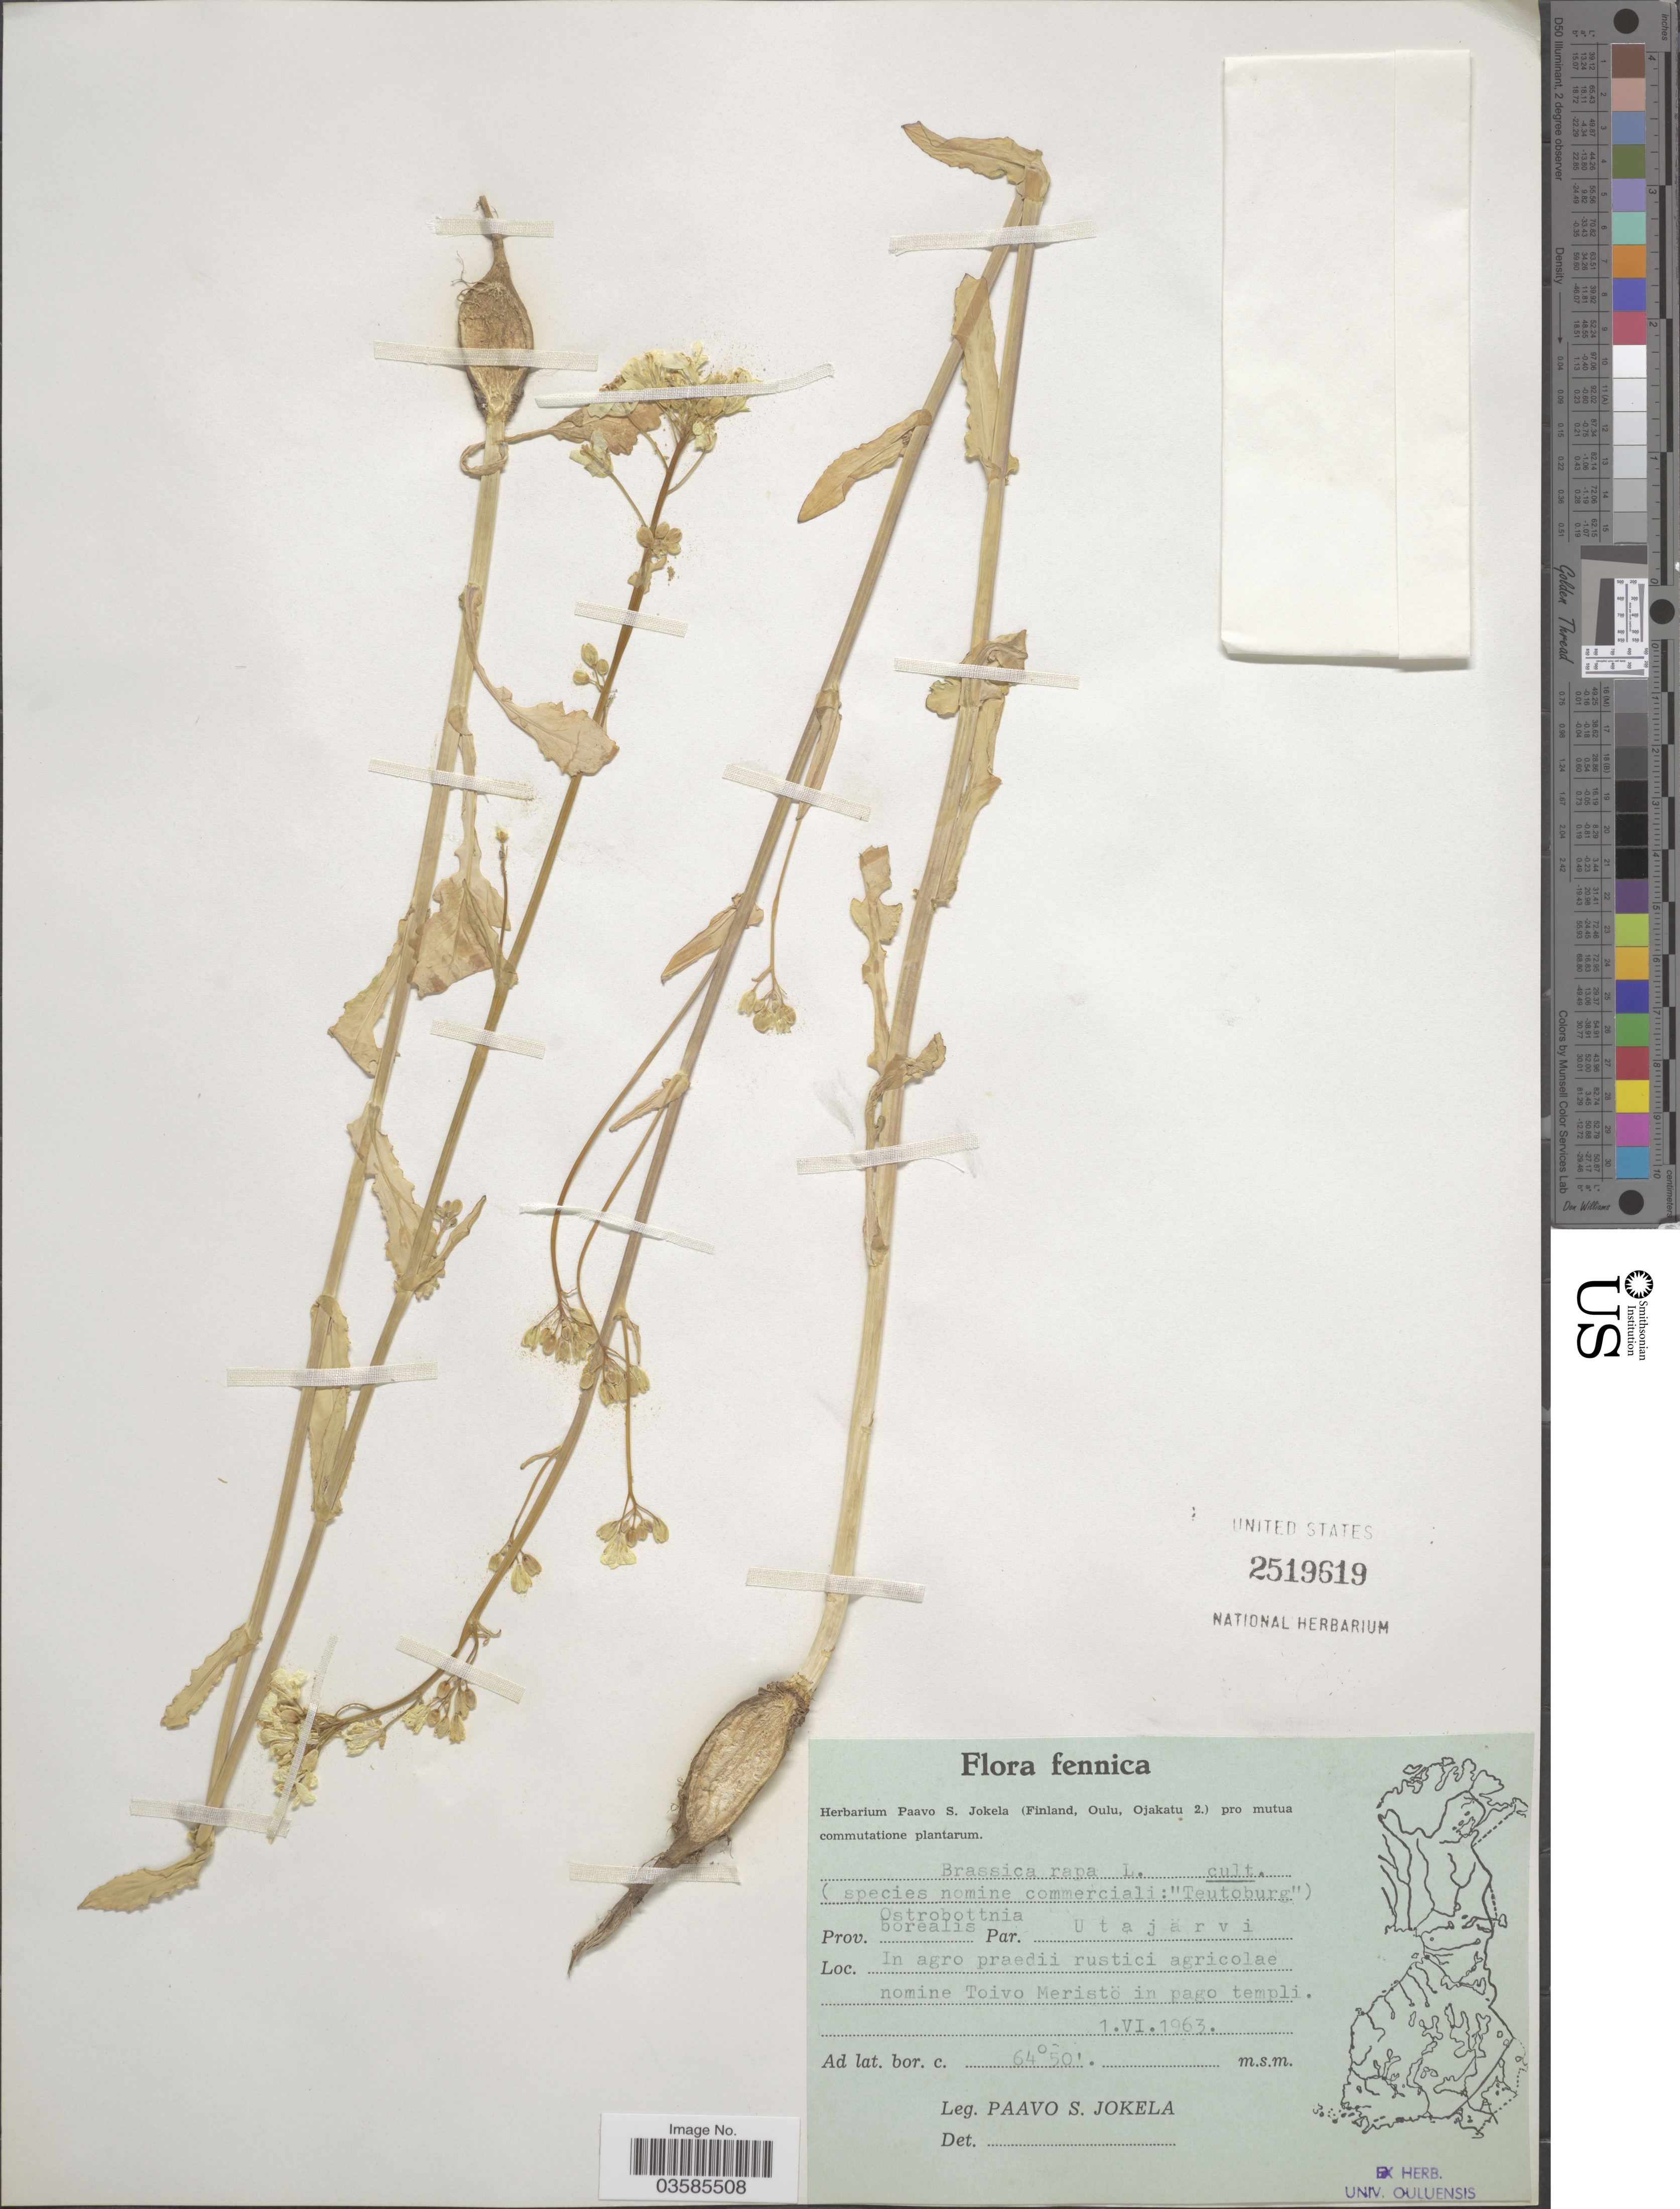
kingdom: Plantae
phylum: Tracheophyta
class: Magnoliopsida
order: Brassicales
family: Brassicaceae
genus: Brassica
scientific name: Brassica rapa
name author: L.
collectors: P. Jokela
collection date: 1963-06-01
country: Finland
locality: Fennica. Prov. Ostrobottnia. borealis. Utajärvi. Loc. In agro praedii rustici agricolae nomine Toivo Meristo in pago templi.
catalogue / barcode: US 2519619